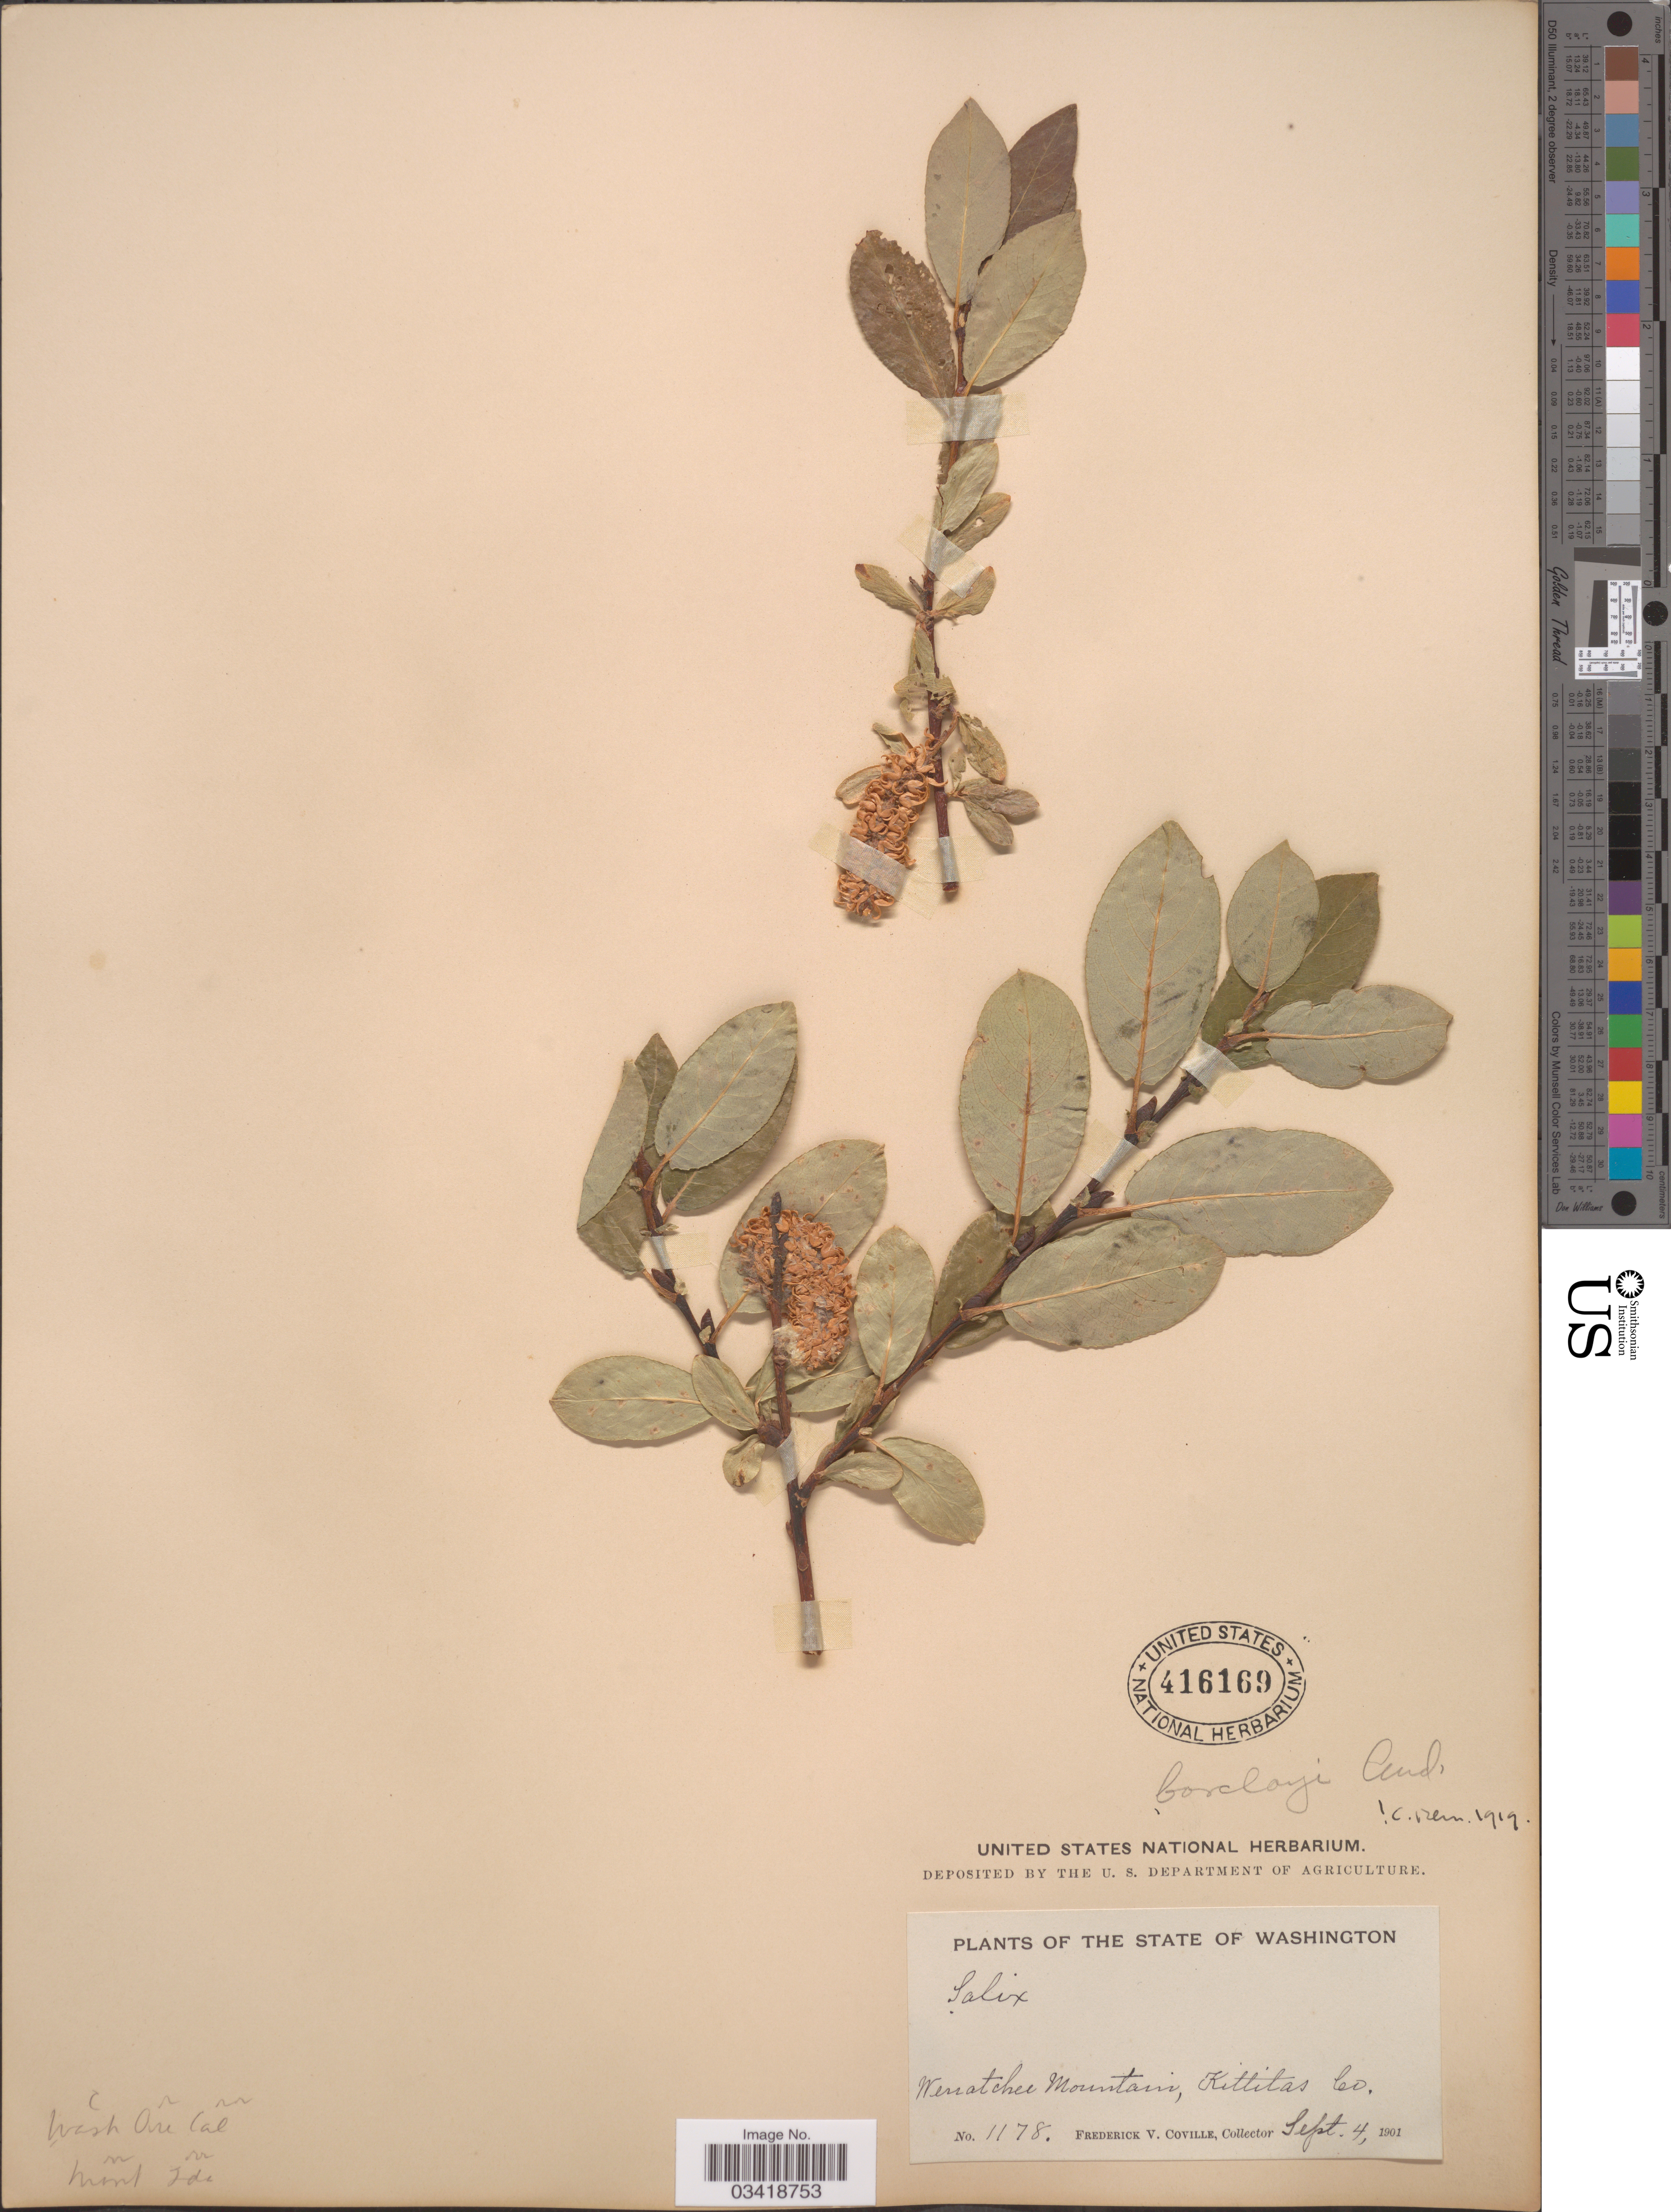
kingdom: Plantae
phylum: Tracheophyta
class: Magnoliopsida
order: Malpighiales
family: Salicaceae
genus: Salix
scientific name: Salix barclayi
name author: Andersson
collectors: F. V. Coville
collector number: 1178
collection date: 1901-09-04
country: United States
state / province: Washington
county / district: Kittitas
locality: Wenatchee Mountain, Kittitas Co.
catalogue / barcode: US 416169